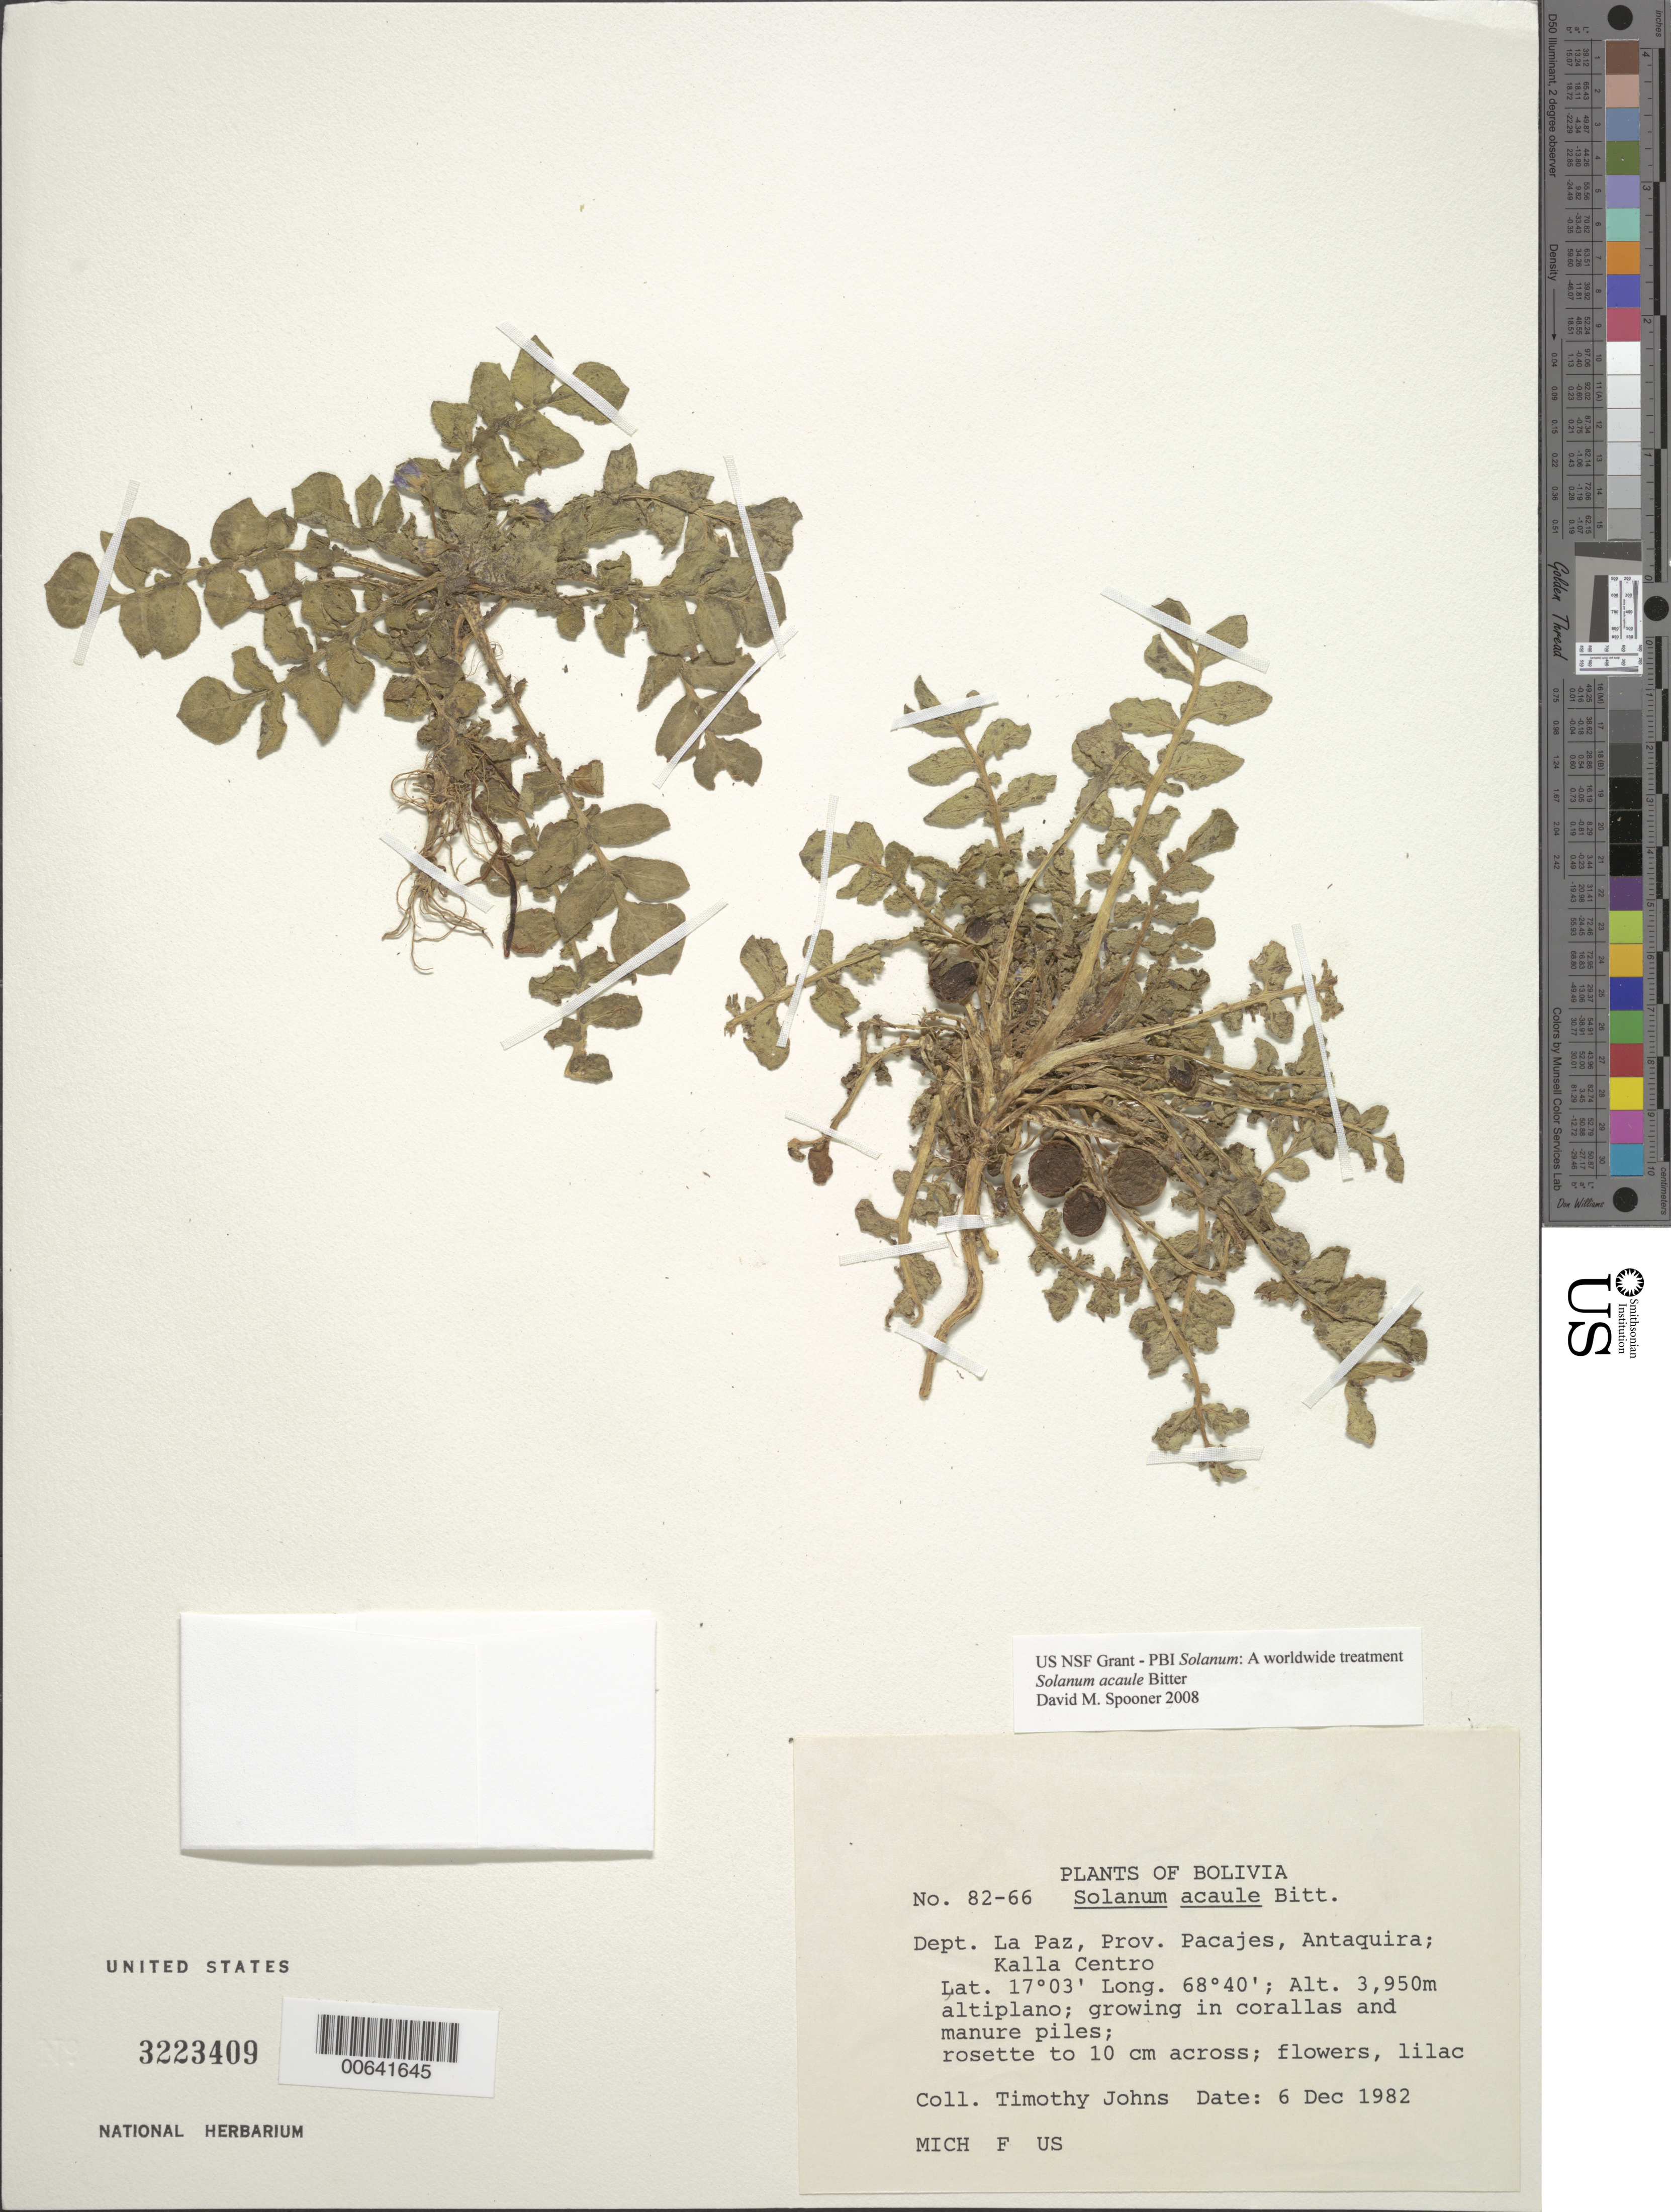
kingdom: Plantae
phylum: Tracheophyta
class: Magnoliopsida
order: Solanales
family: Solanaceae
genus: Solanum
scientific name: Solanum acaule subsp. acaule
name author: Bitter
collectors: T. Johns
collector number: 82-66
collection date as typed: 06 Dec 1982 or 12 Jun 1982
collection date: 1982-06-12 or 1982-12-06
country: Bolivia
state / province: La Paz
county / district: Pacajes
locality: Pacajes. Antaquira; Kalla Centro.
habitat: Altiplano. Creciendo en montones de estiercol.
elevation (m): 3950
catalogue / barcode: US 3223409